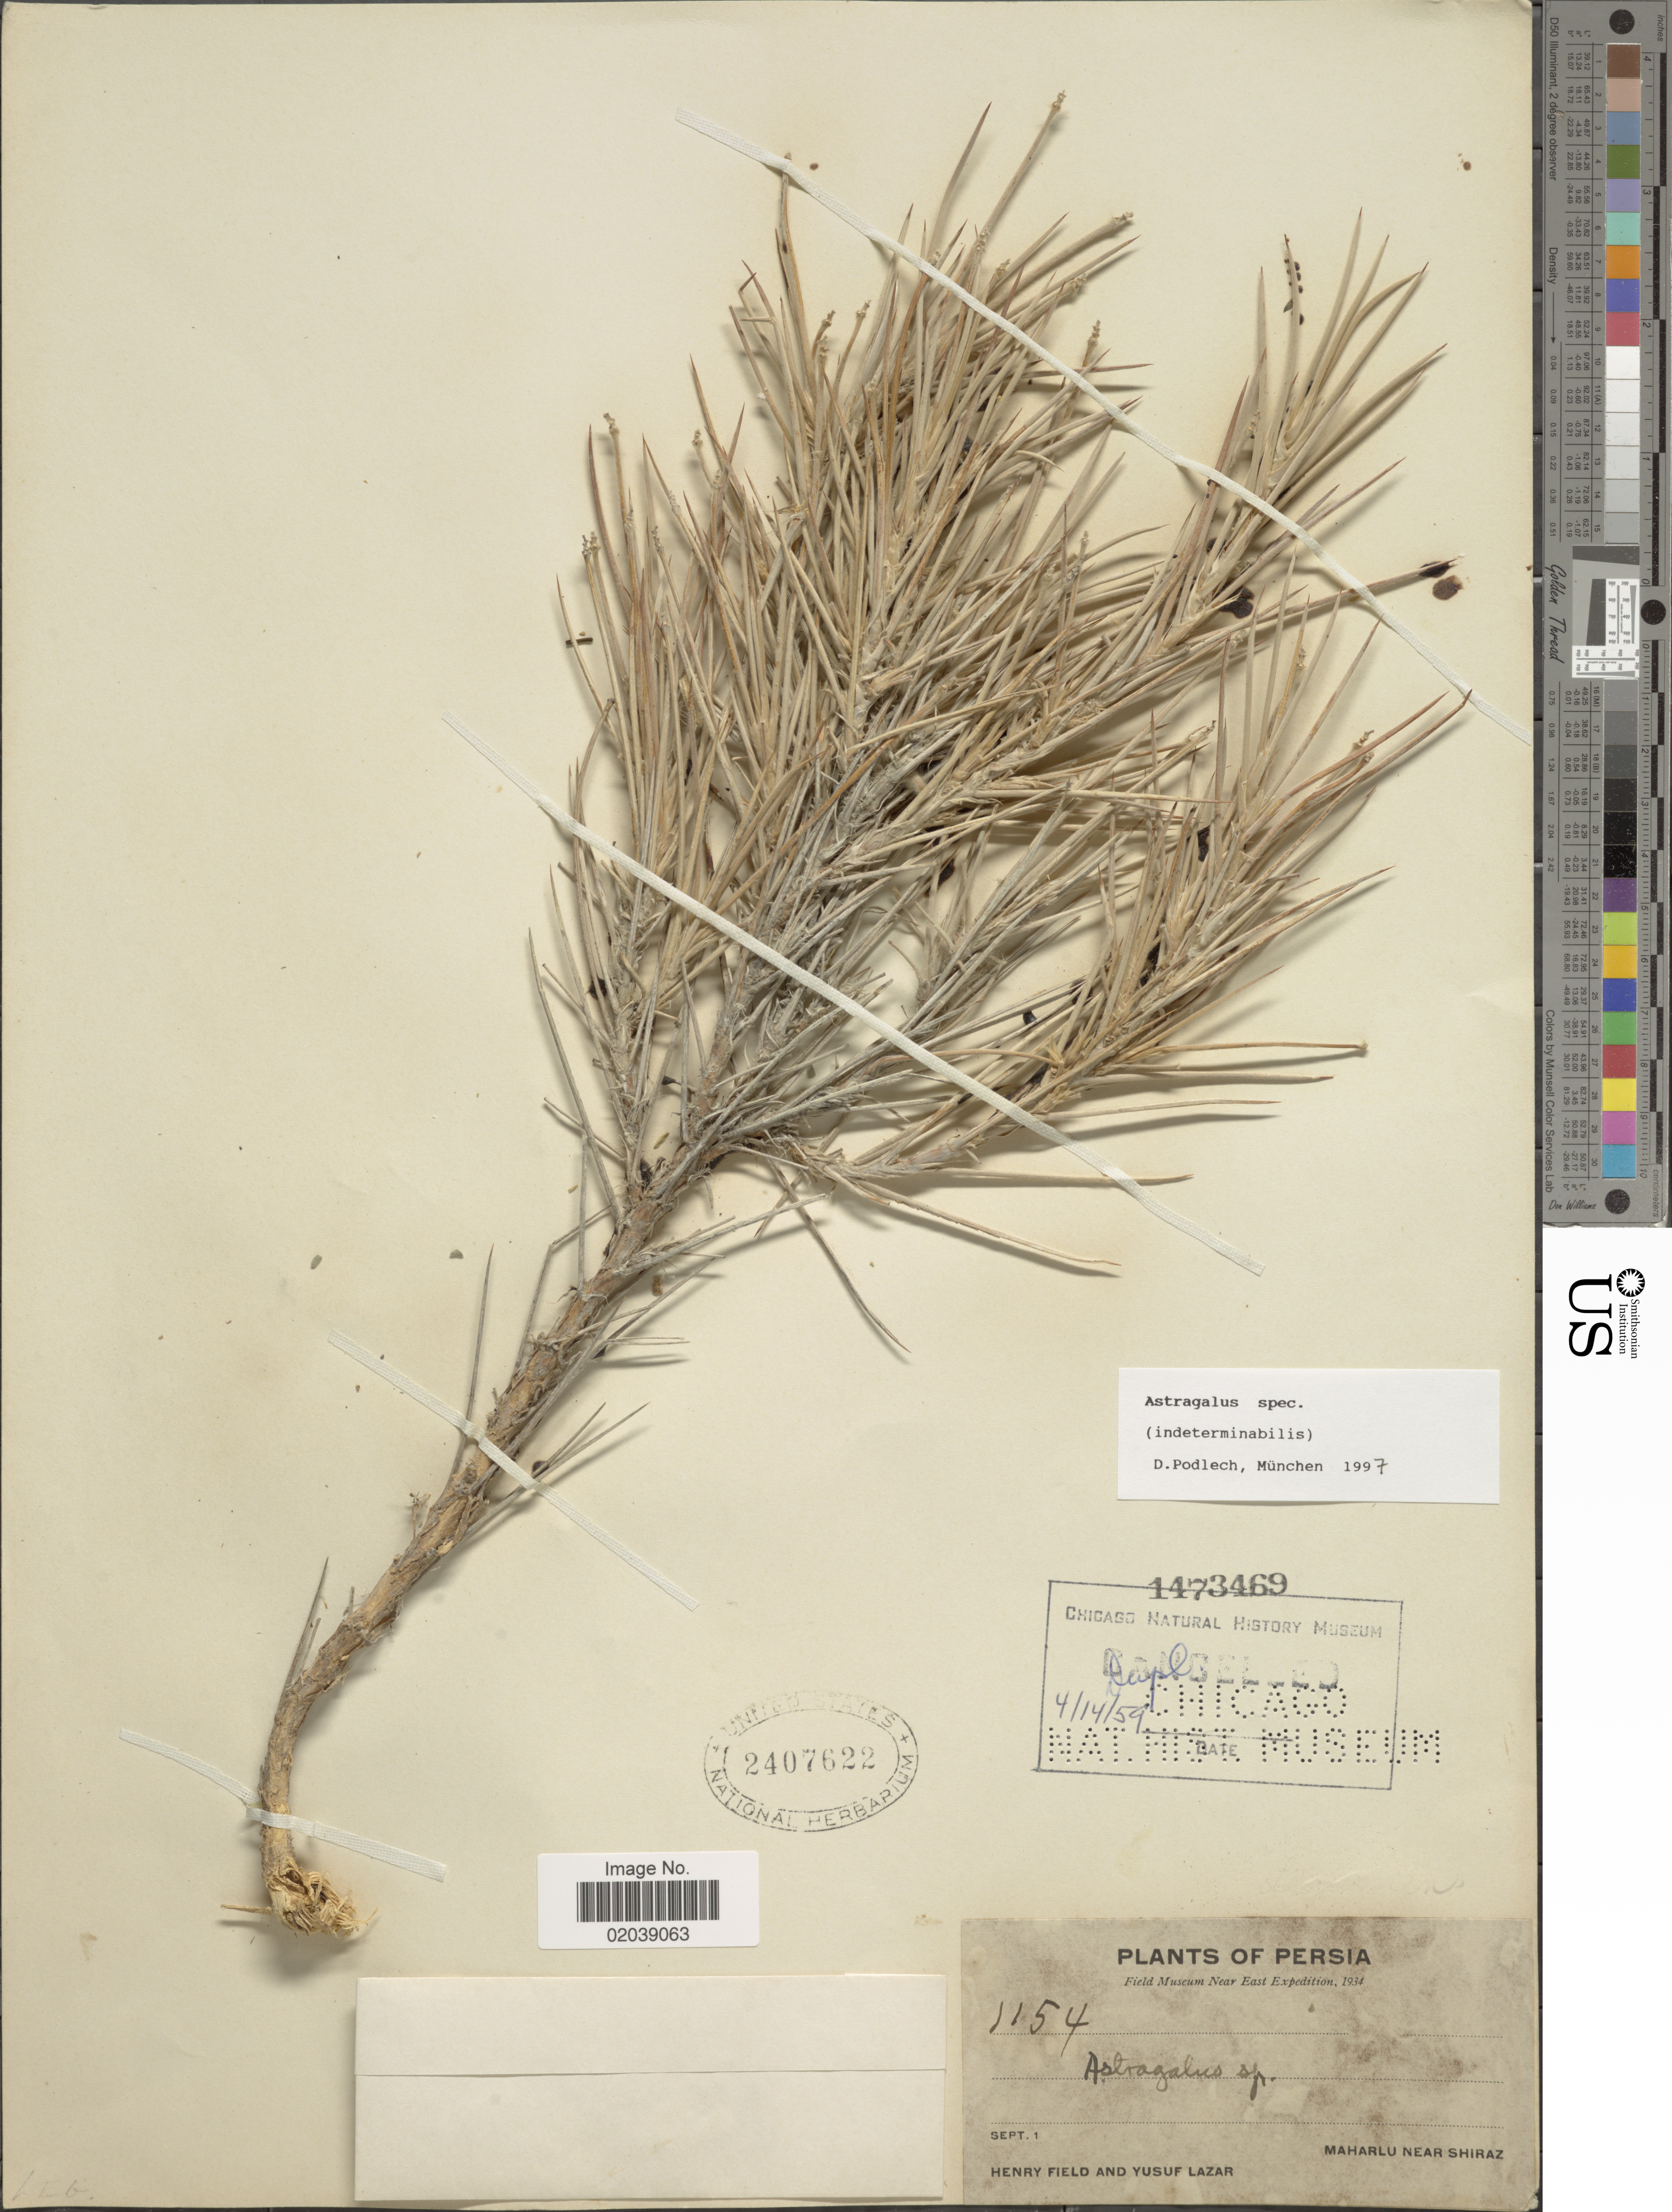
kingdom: Plantae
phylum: Tracheophyta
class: Magnoliopsida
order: Fabales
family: Fabaceae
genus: Astragalus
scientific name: Astragalus sp.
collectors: H. Field & Y. Lazar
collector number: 1154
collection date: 1934-09-01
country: Iran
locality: Maharlu Near Shiraz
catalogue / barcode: US 2407622